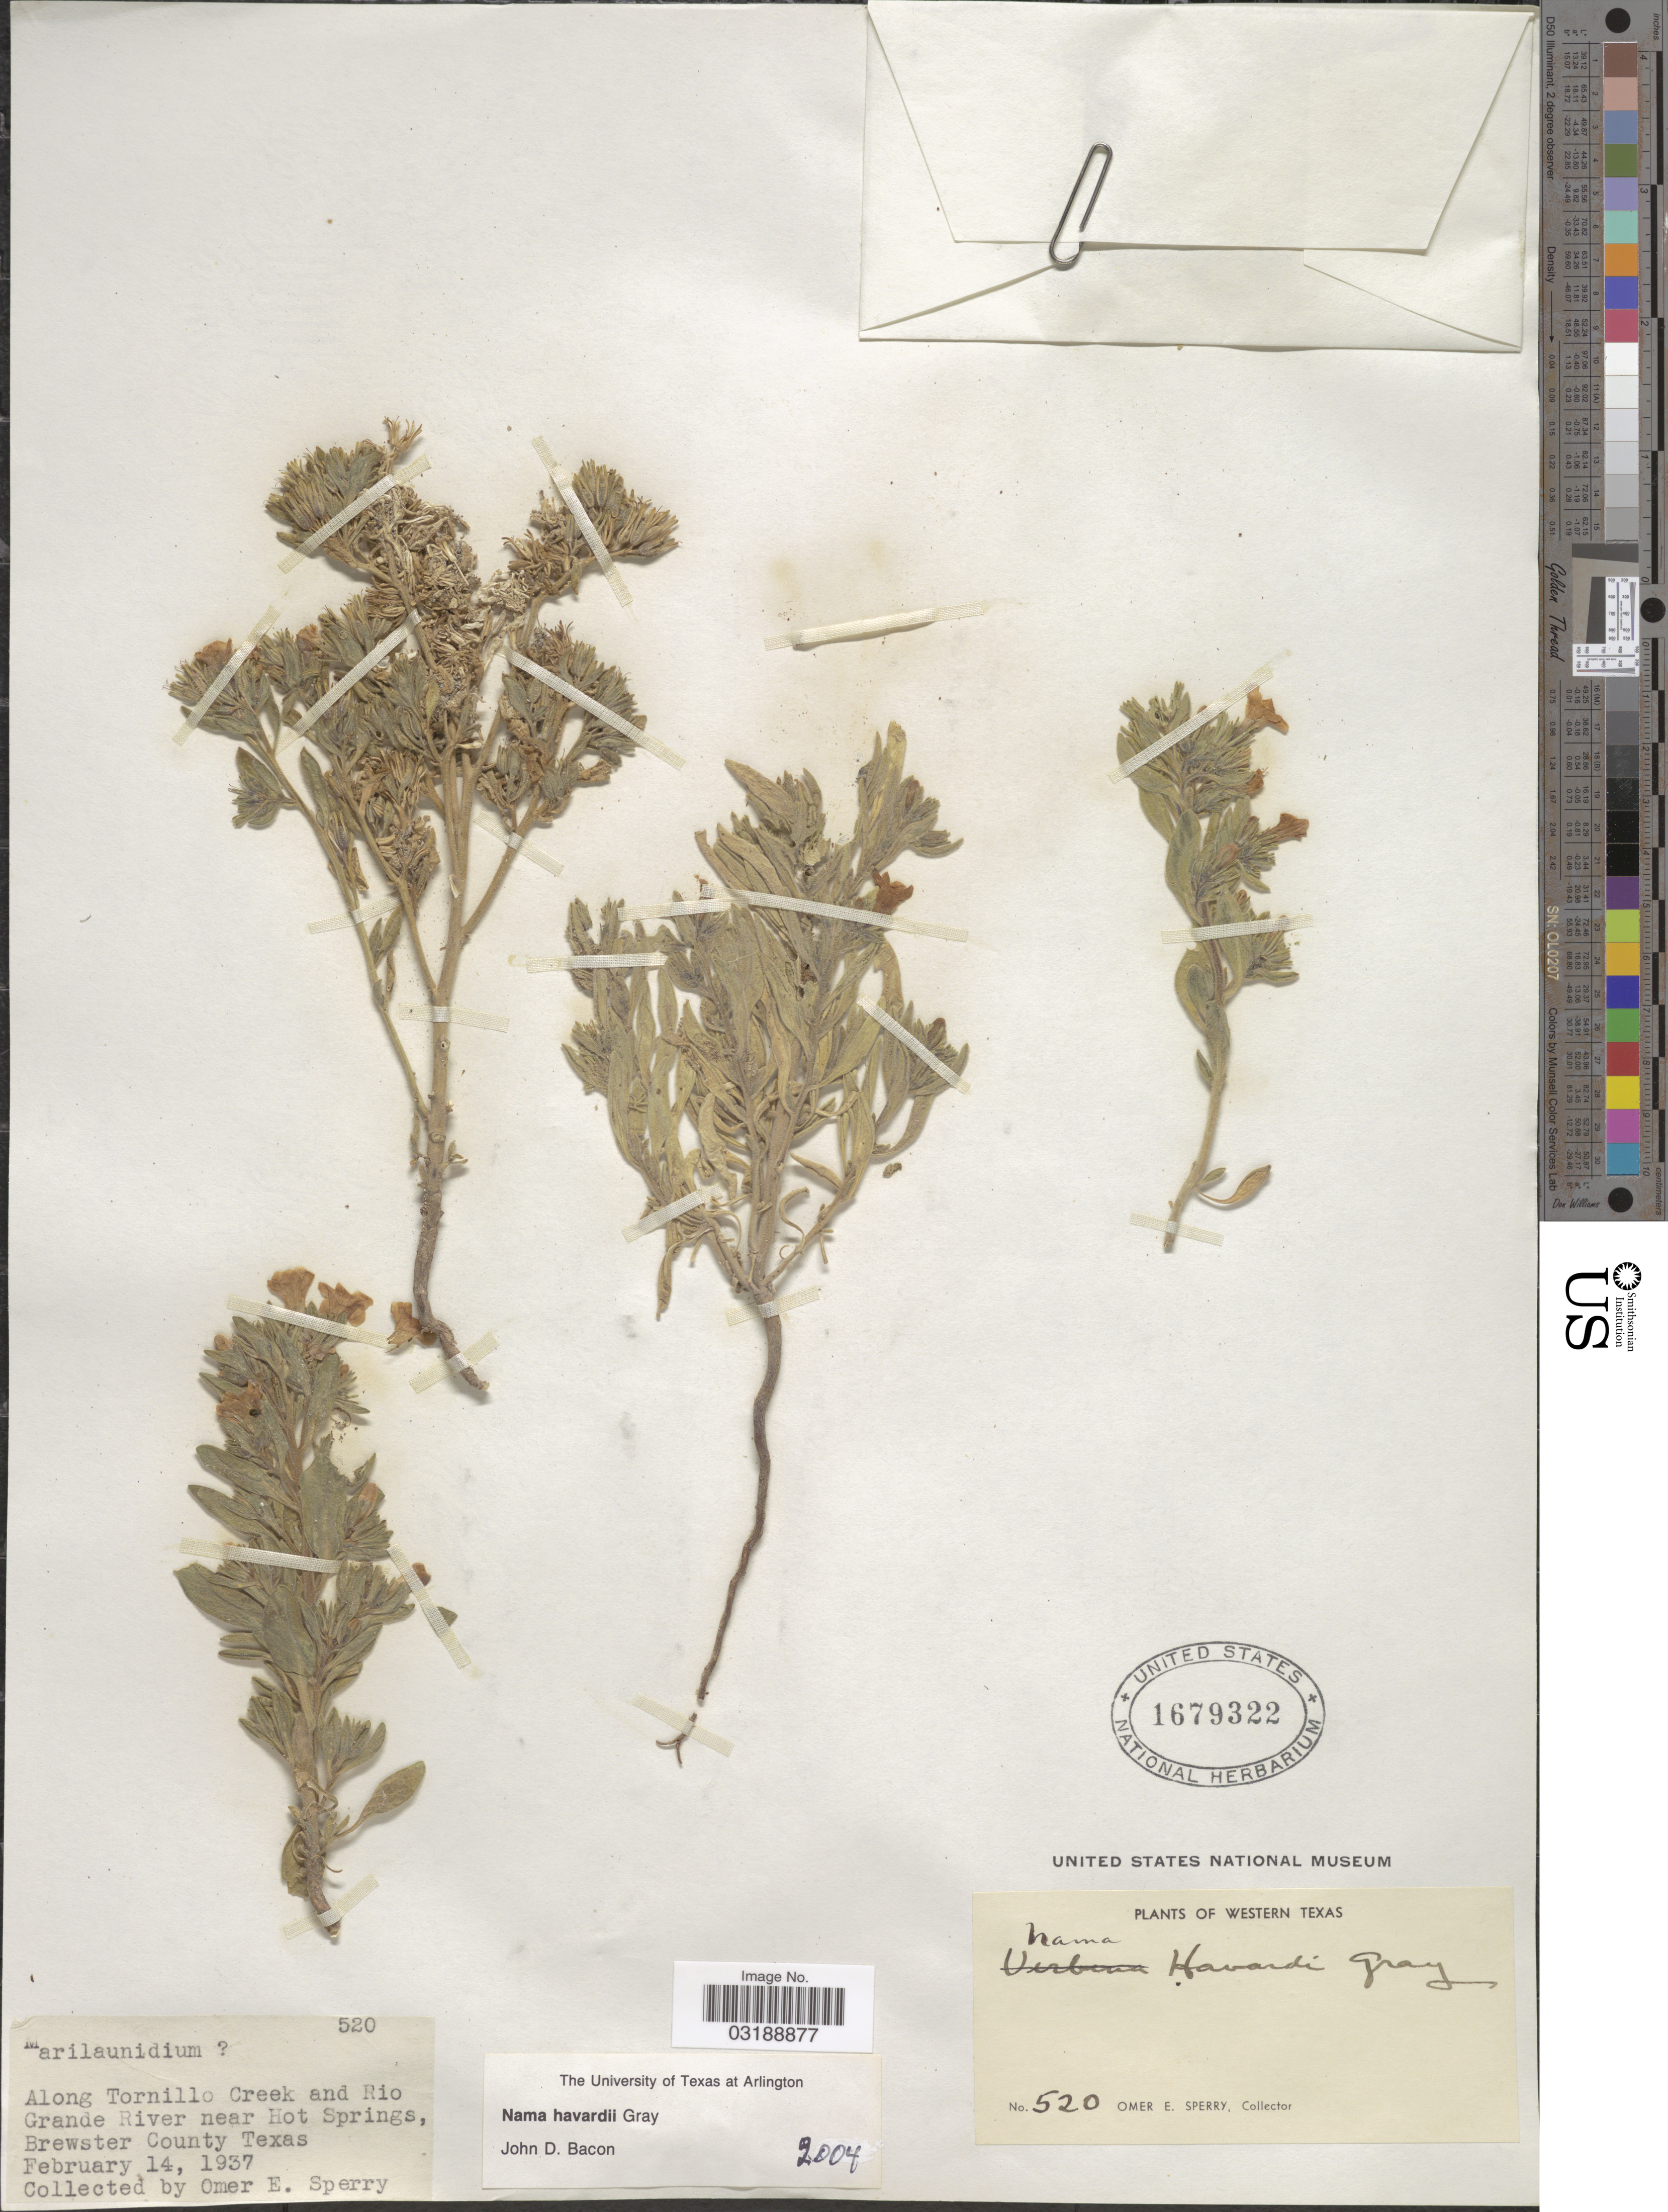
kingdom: Plantae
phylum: Tracheophyta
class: Magnoliopsida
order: Boraginales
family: Namaceae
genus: Nama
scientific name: Nama havardii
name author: A. Gray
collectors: O. E. Sperry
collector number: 520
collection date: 1937-02-14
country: United States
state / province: Texas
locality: Western Texas, Along Tornillo Creek and Rio Grande River near Hot Springs, Brewster County.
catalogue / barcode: US 1679322